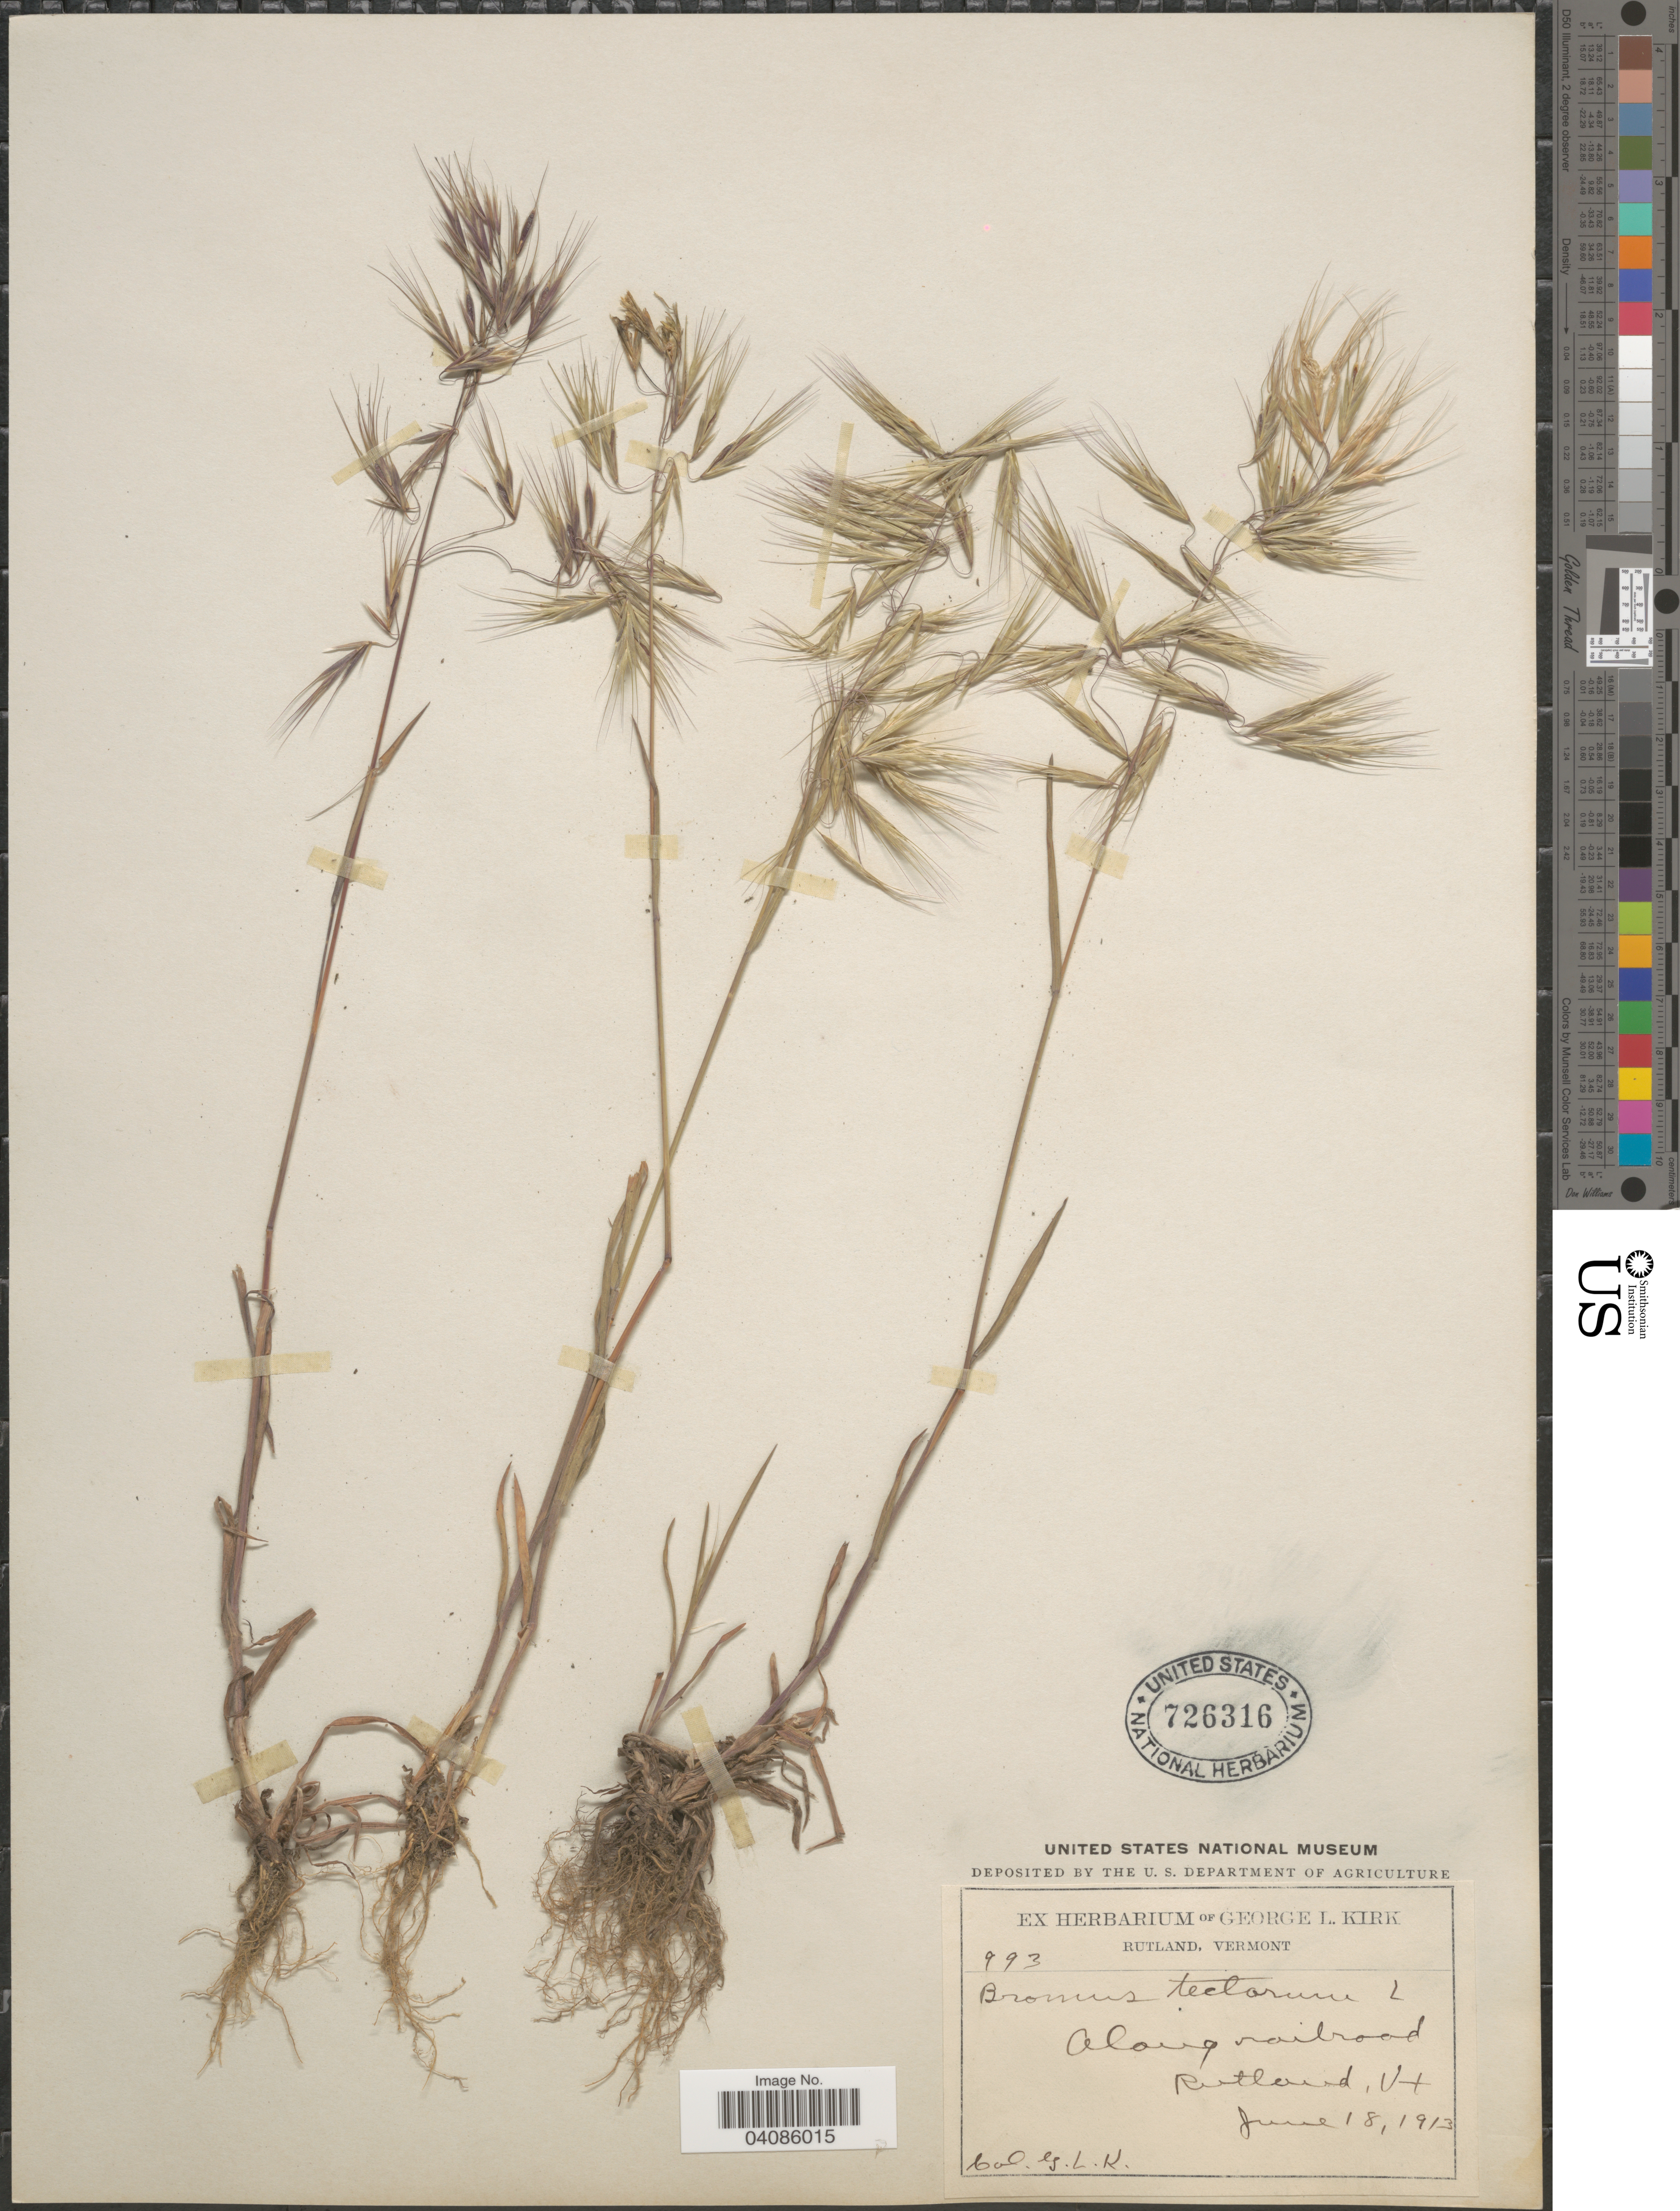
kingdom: Plantae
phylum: Tracheophyta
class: Liliopsida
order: Poales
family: Poaceae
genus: Bromus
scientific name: Bromus tectorum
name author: L.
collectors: G. Kirk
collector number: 993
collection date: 1913-06-18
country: United States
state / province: Vermont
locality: Along railroad. Rutland.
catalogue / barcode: US 726316